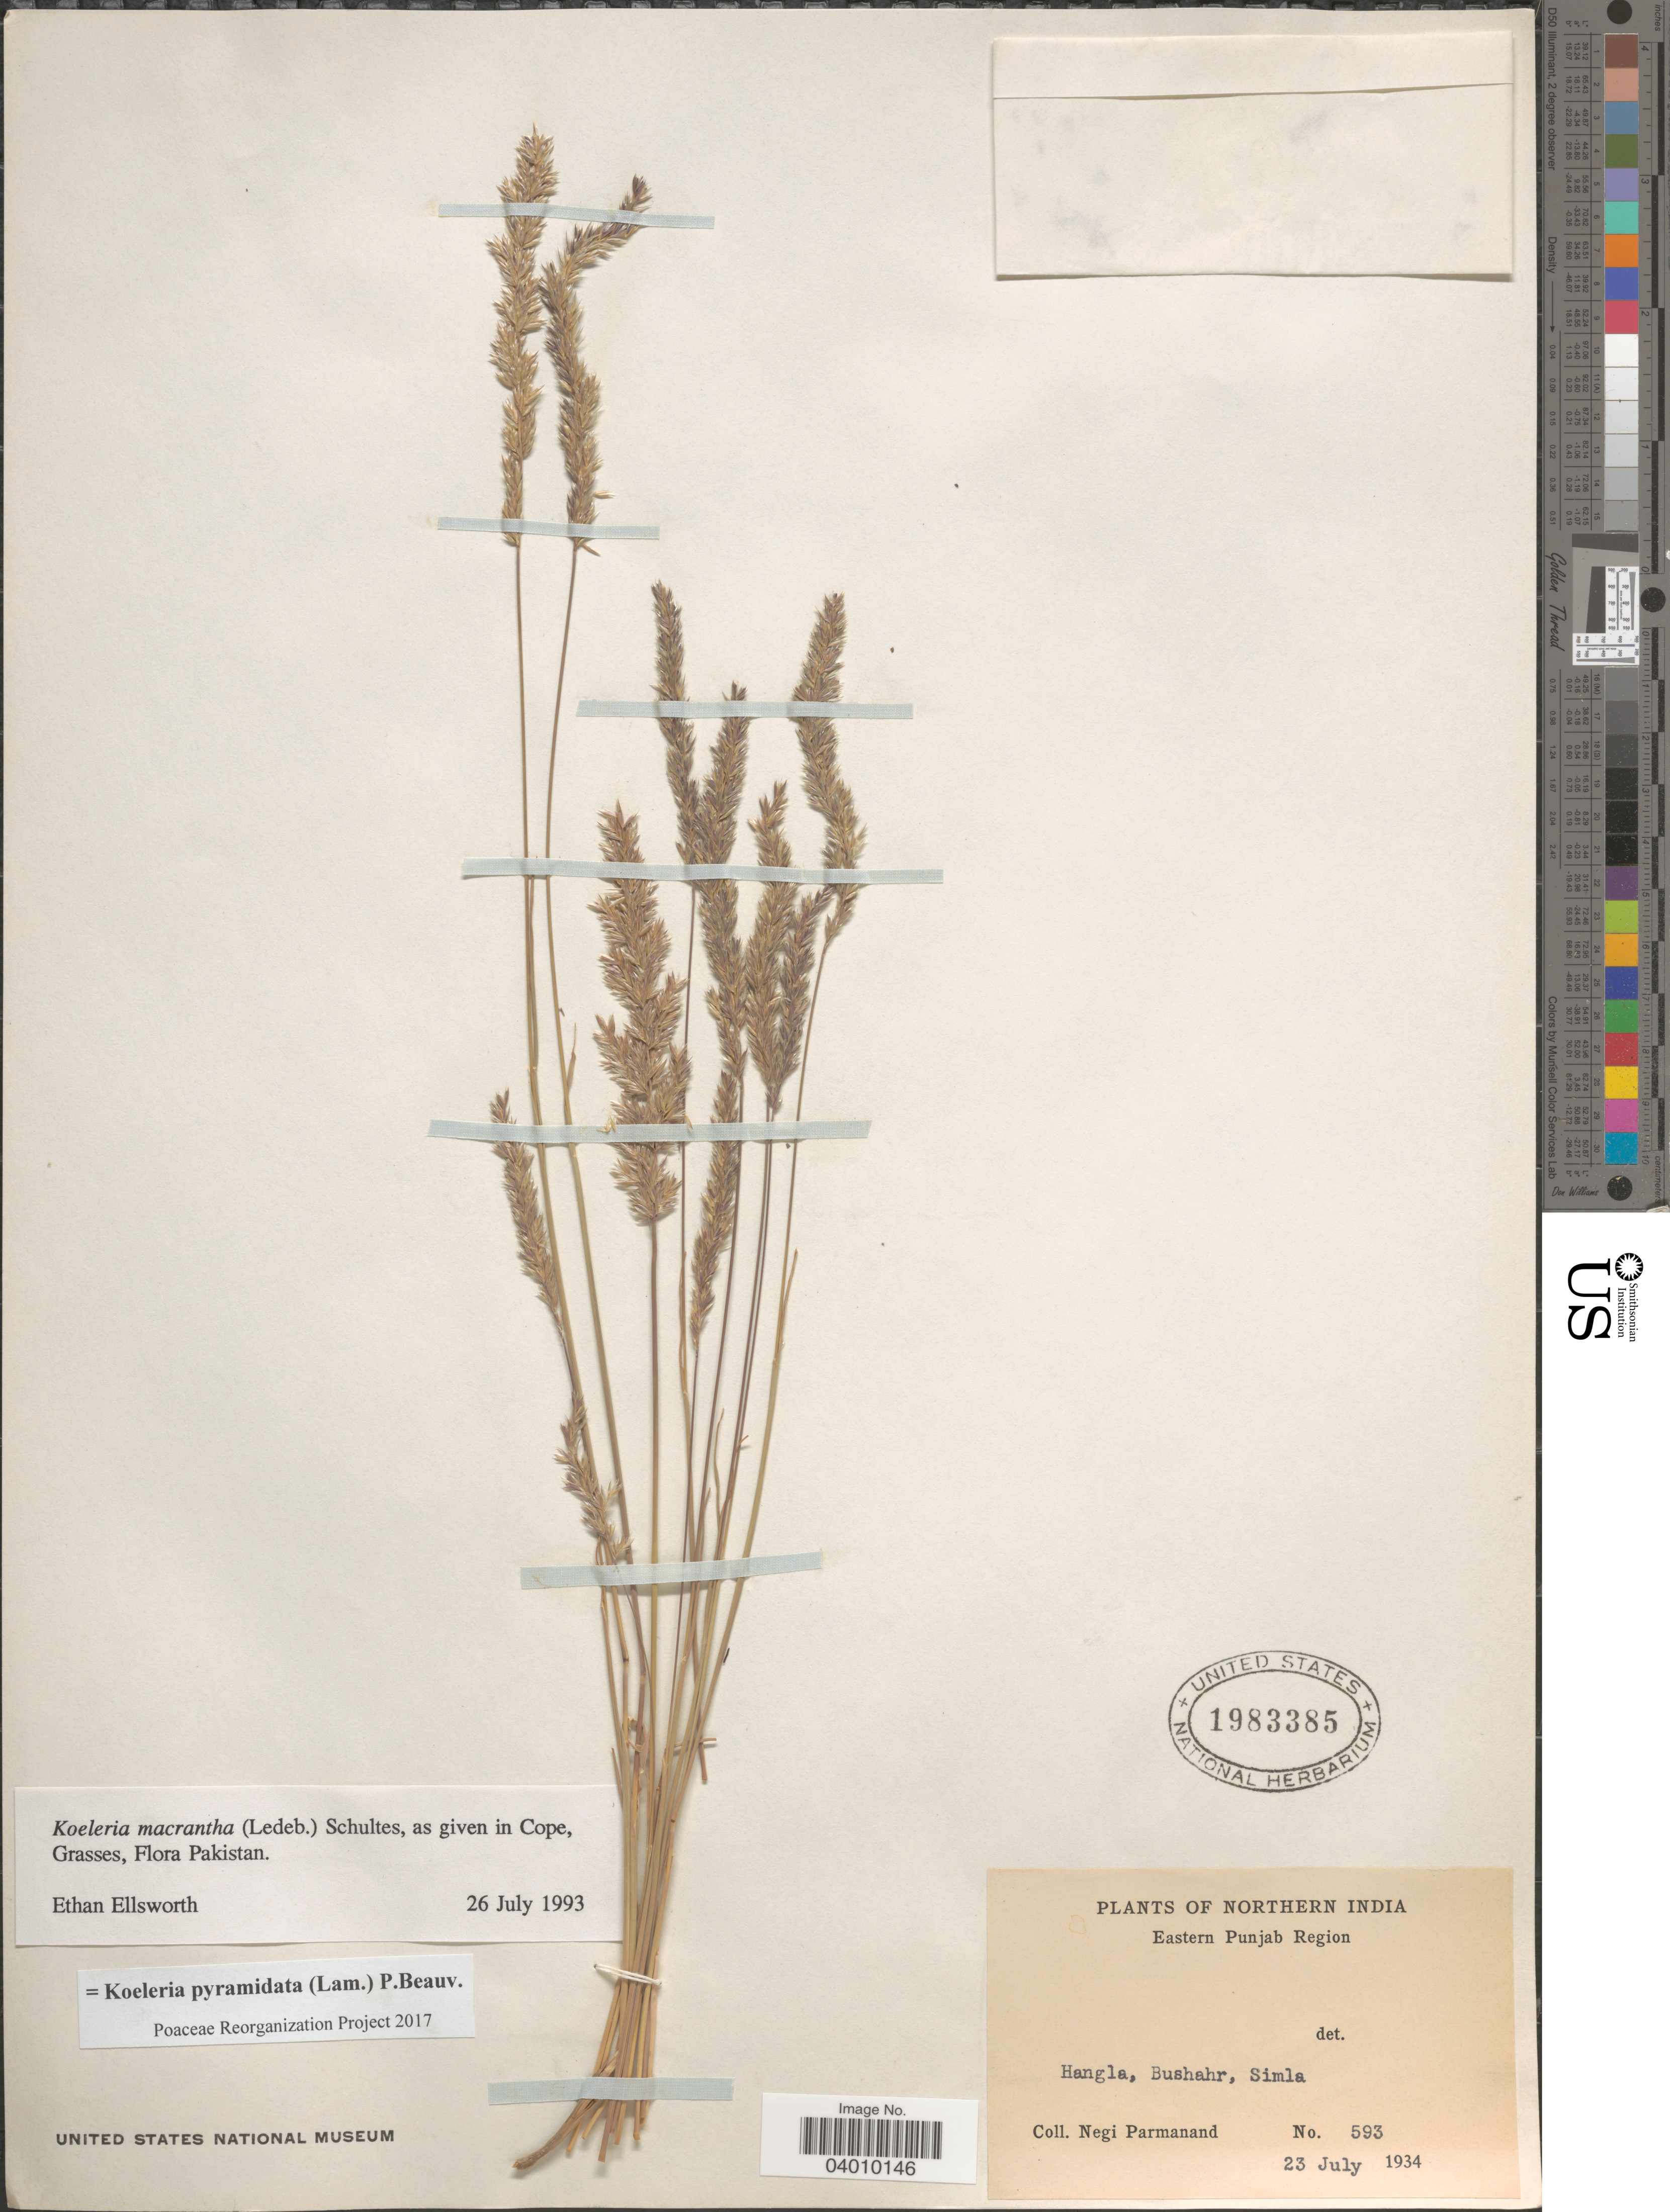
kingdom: Plantae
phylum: Tracheophyta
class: Liliopsida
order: Poales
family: Poaceae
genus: Koeleria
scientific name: Koeleria pyramidata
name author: (Lam.) P. Beauv.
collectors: N. Parmanand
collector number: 593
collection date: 1934-07-23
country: India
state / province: Himachal Pradesh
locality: Northern India. Eastern Punjab Region. Hangla, Bushahr, Simla.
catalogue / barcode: US 1983385